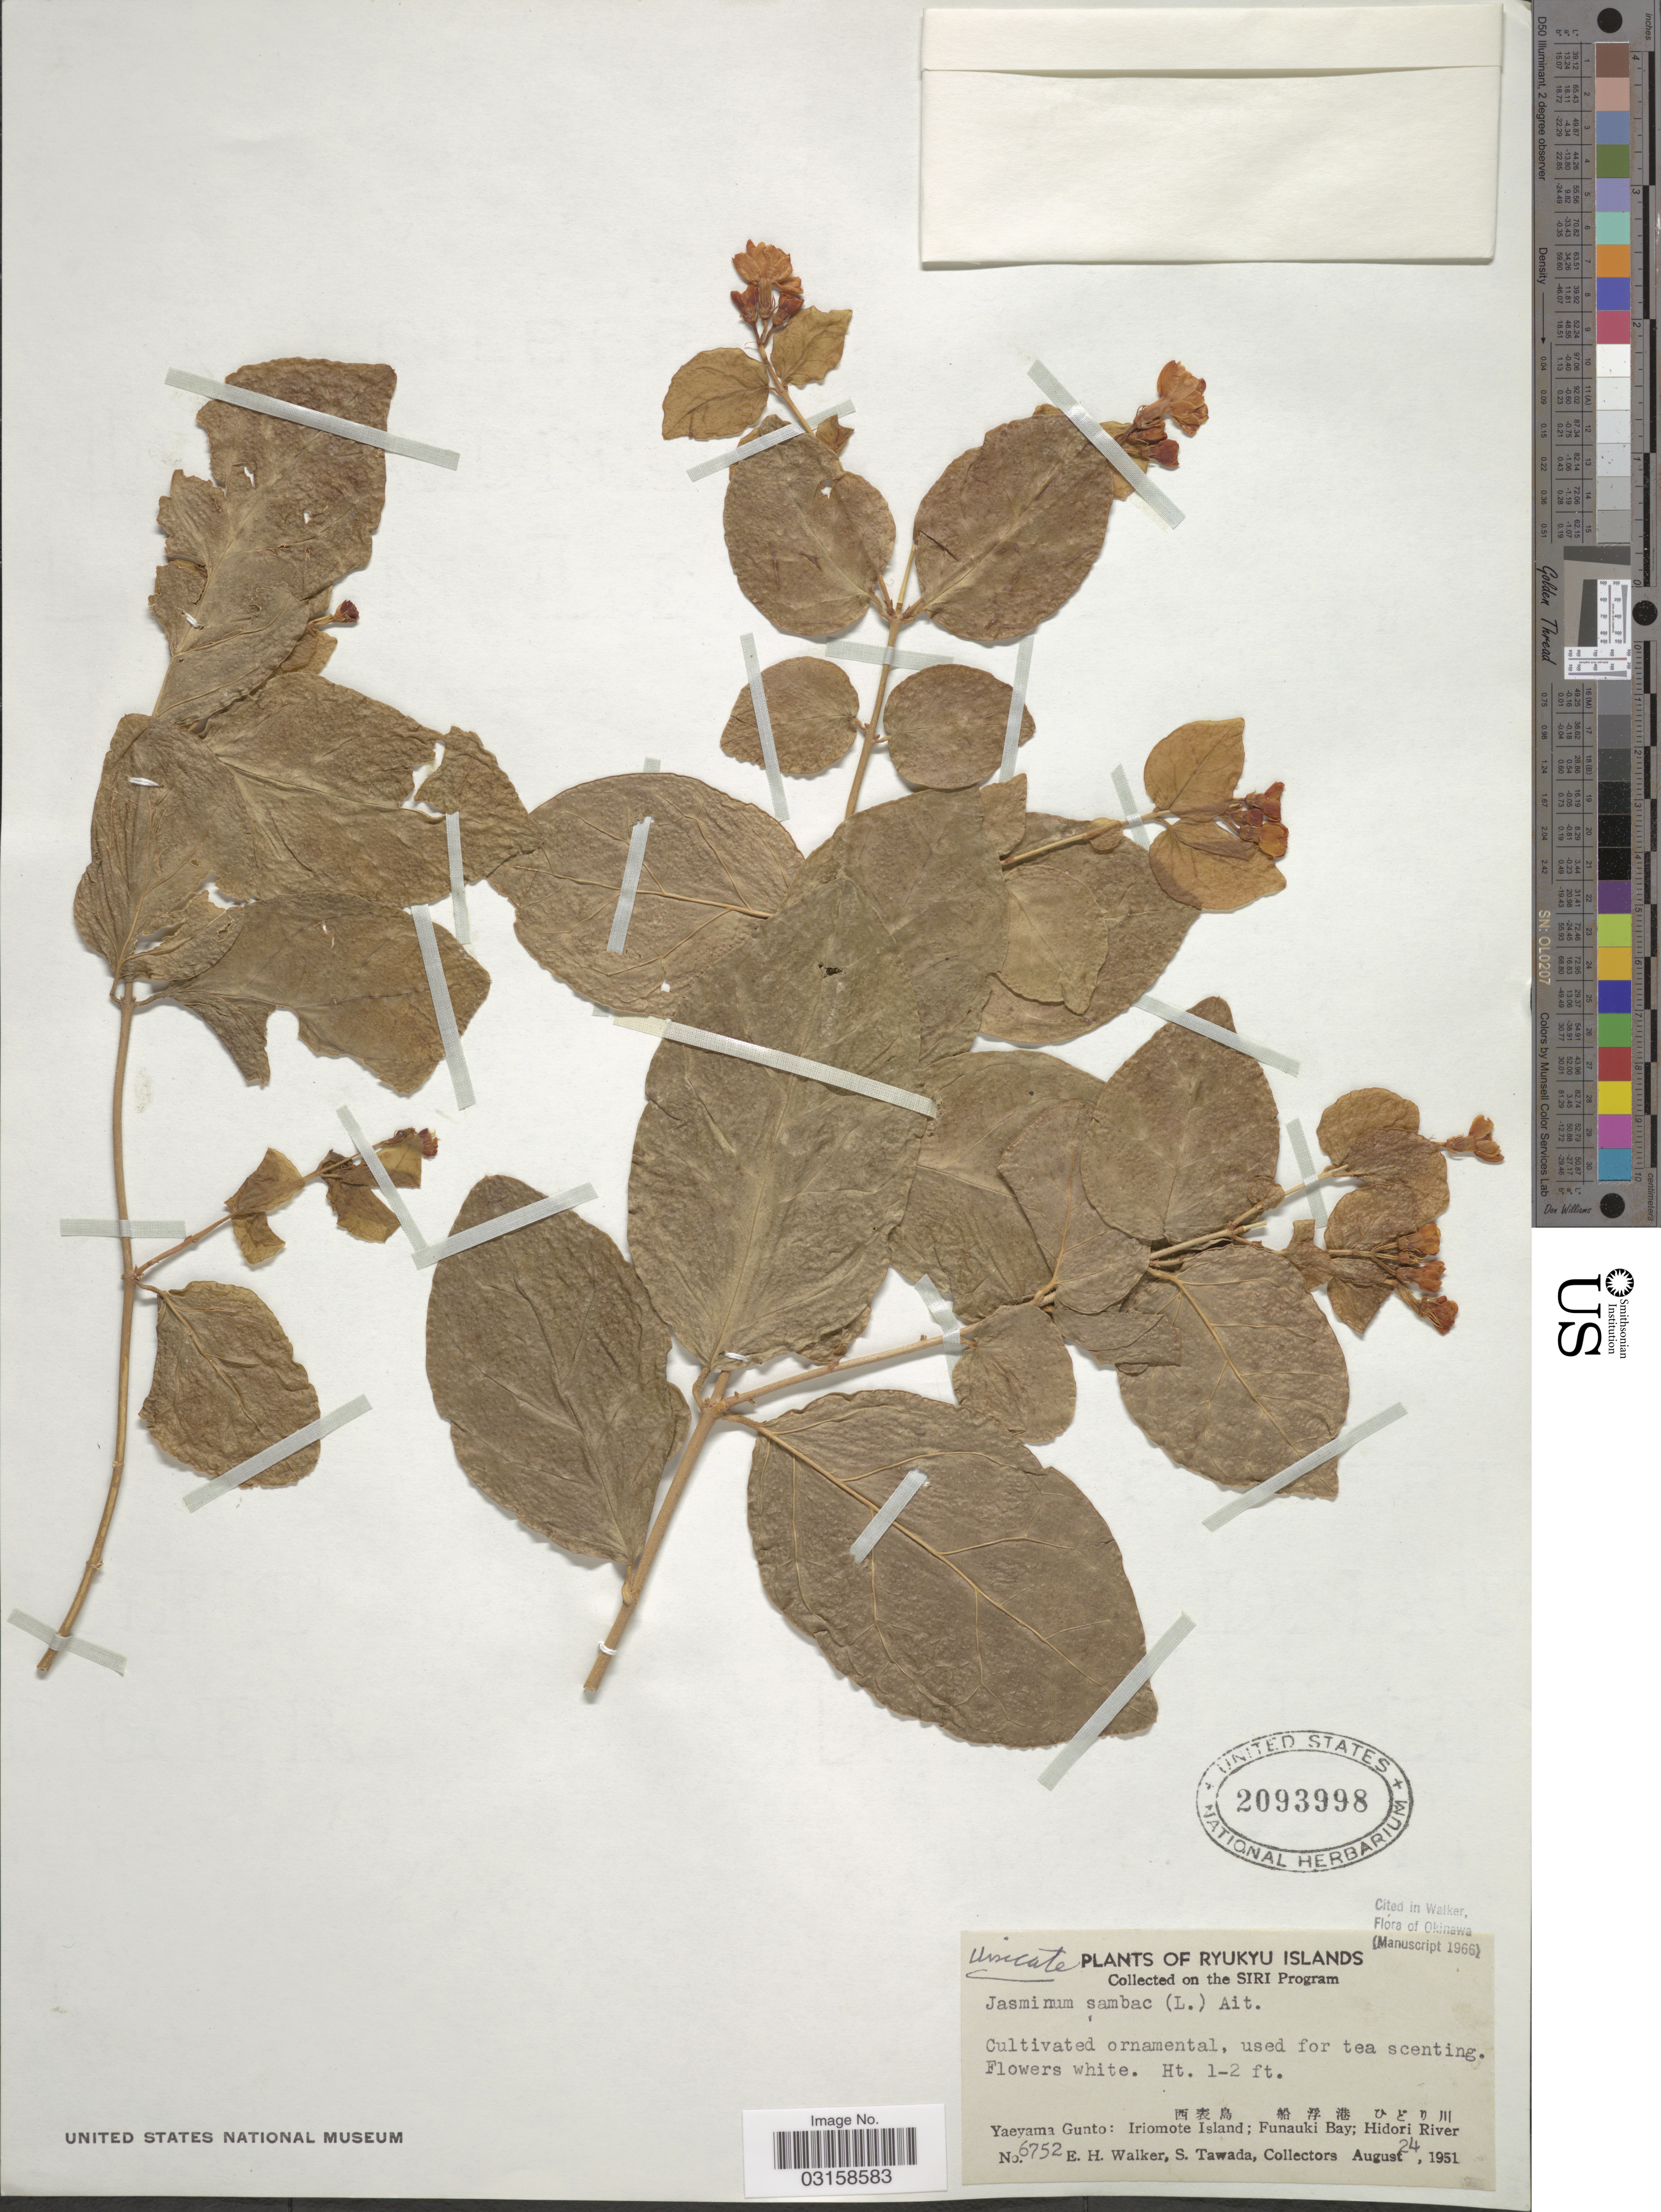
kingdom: Plantae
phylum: Tracheophyta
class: Magnoliopsida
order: Lamiales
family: Oleaceae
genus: Jasminum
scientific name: Jasminum sambac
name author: (L.) Aiton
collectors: E. H. Walker & S. Tawada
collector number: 6752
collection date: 1951-08-24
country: Japan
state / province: Okinawa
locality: Ryukyu Islands. Yaeyama Gunto: Iriomote Island; Funauki Bay; Hidori River.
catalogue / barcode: US 2093998